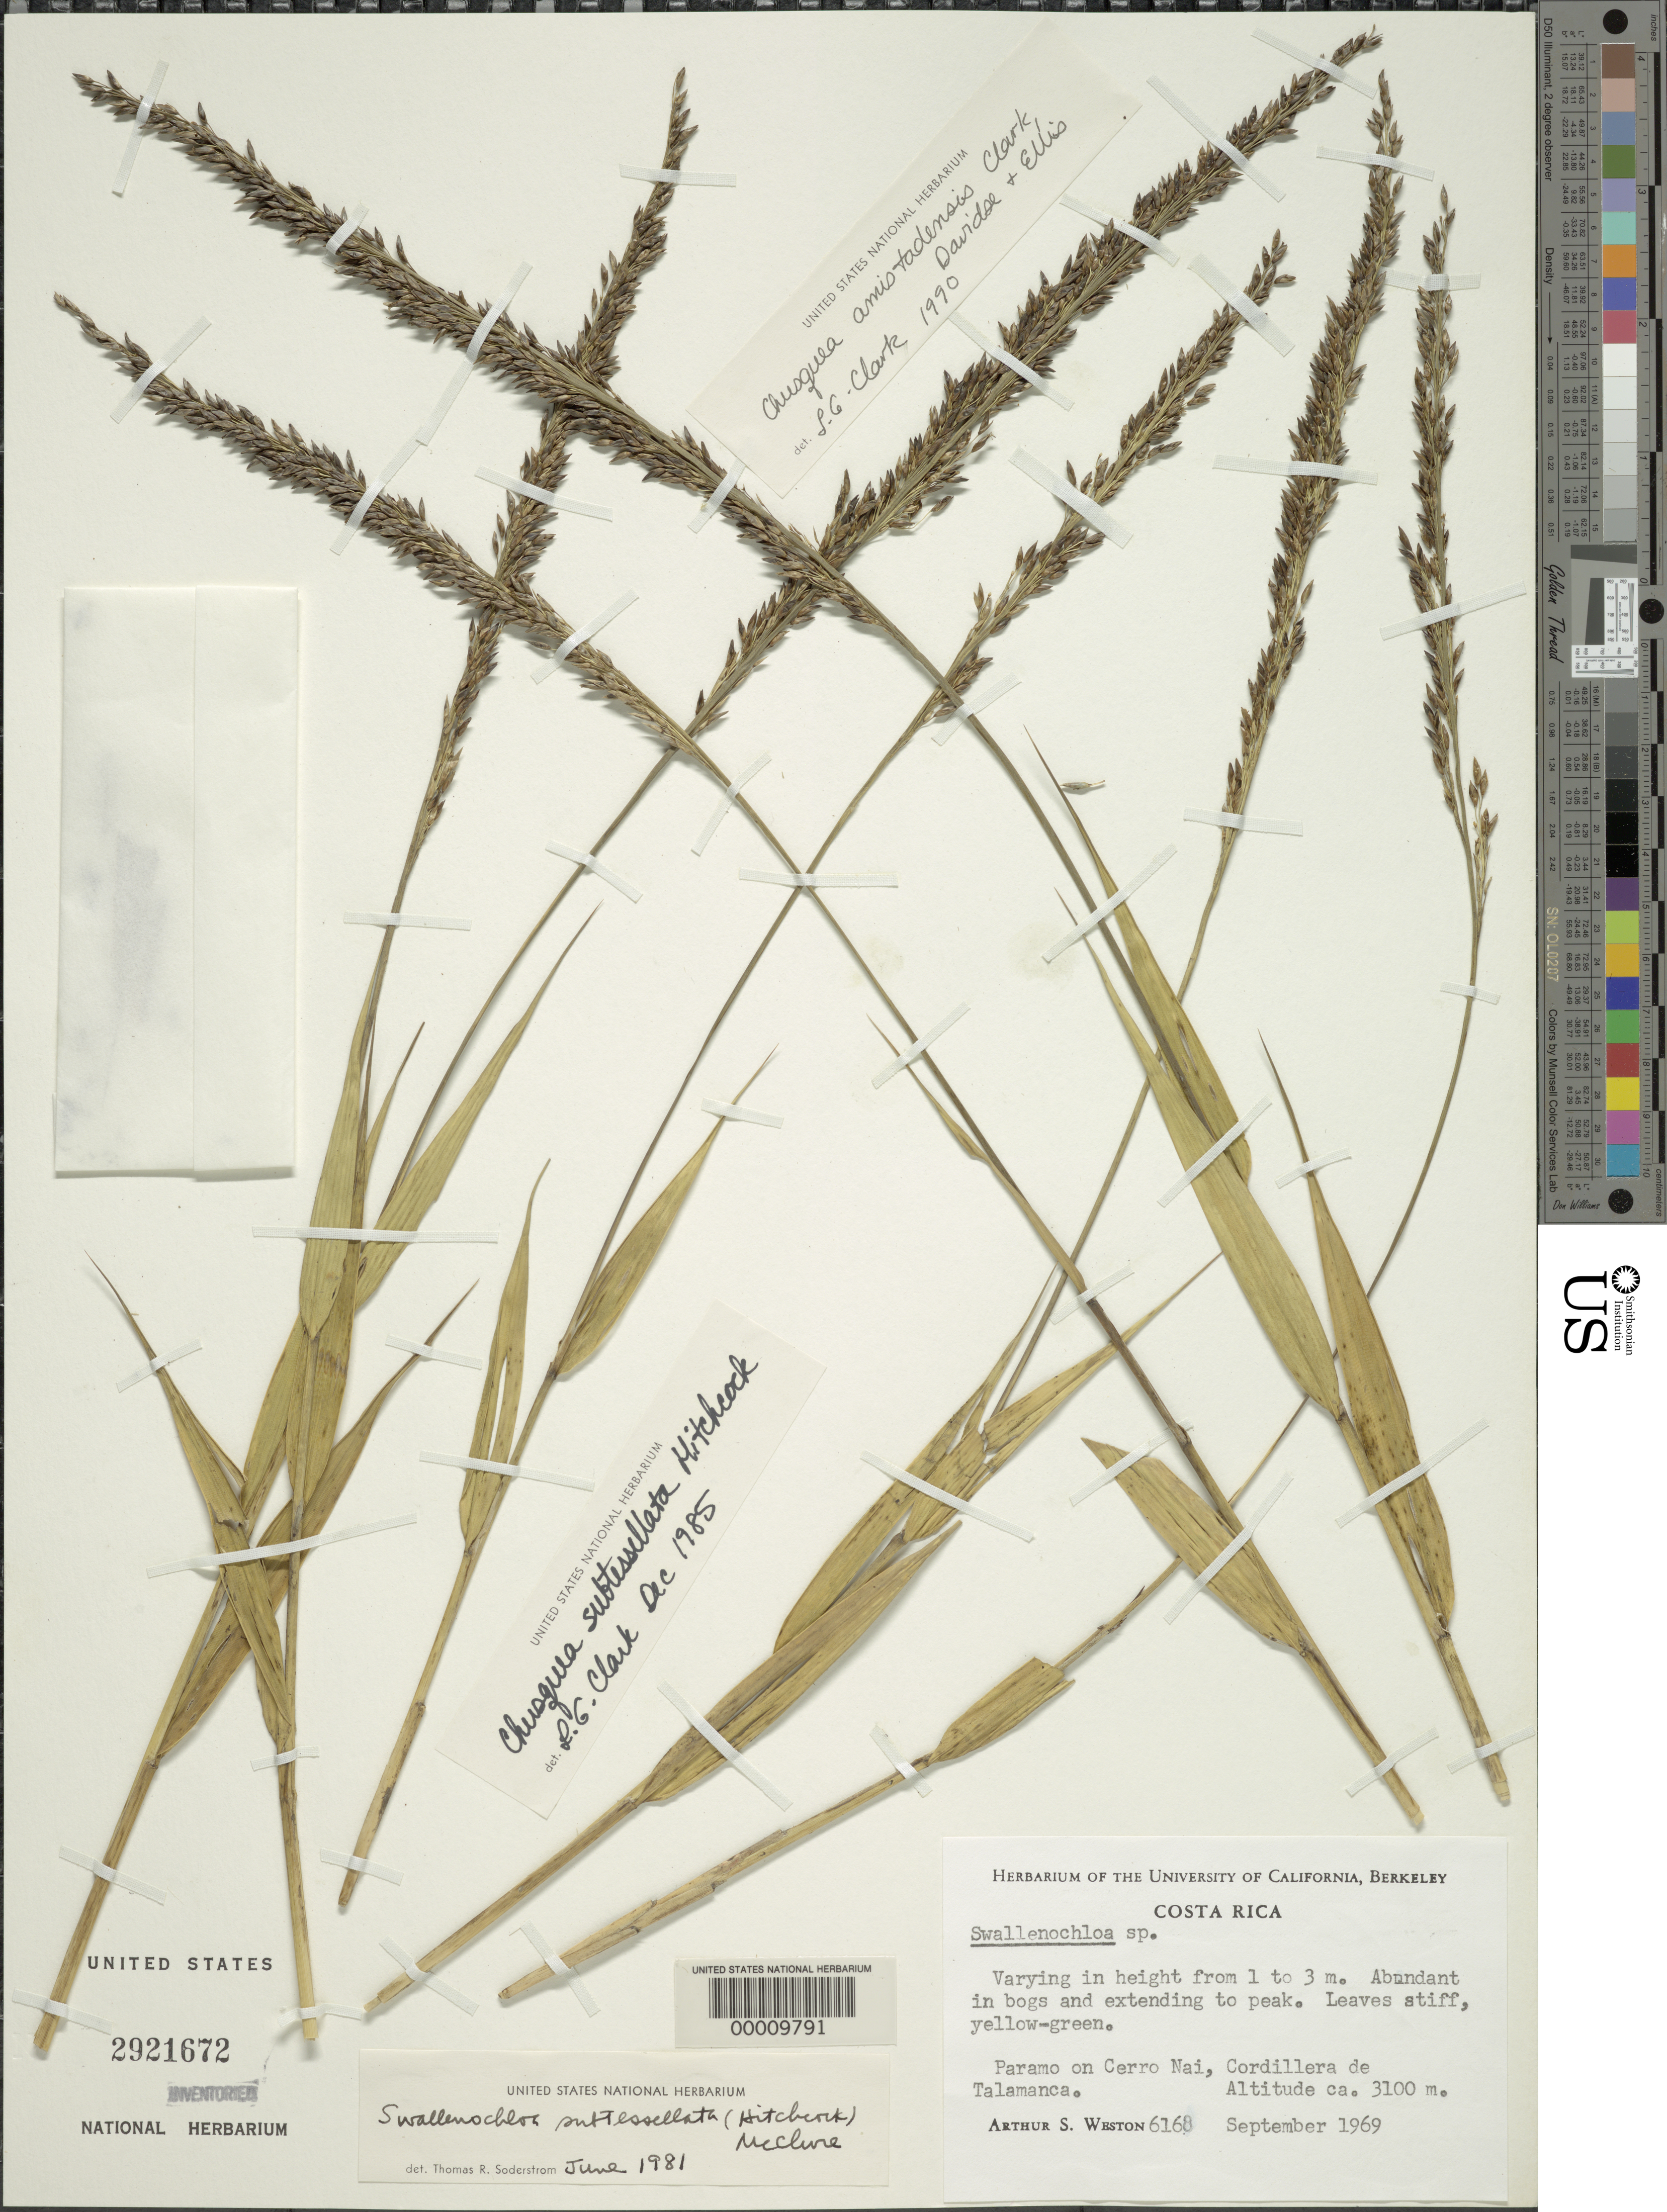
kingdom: Plantae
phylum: Tracheophyta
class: Liliopsida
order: Poales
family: Poaceae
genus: Chusquea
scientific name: Chusquea amistadensis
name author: L.G. Clark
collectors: A. Weston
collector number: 6168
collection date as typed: Sep 1969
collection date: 1969-09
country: Costa Rica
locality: Cerro Nai, Cordillera de Talamanca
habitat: Paramo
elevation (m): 3100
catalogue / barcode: US 2921672